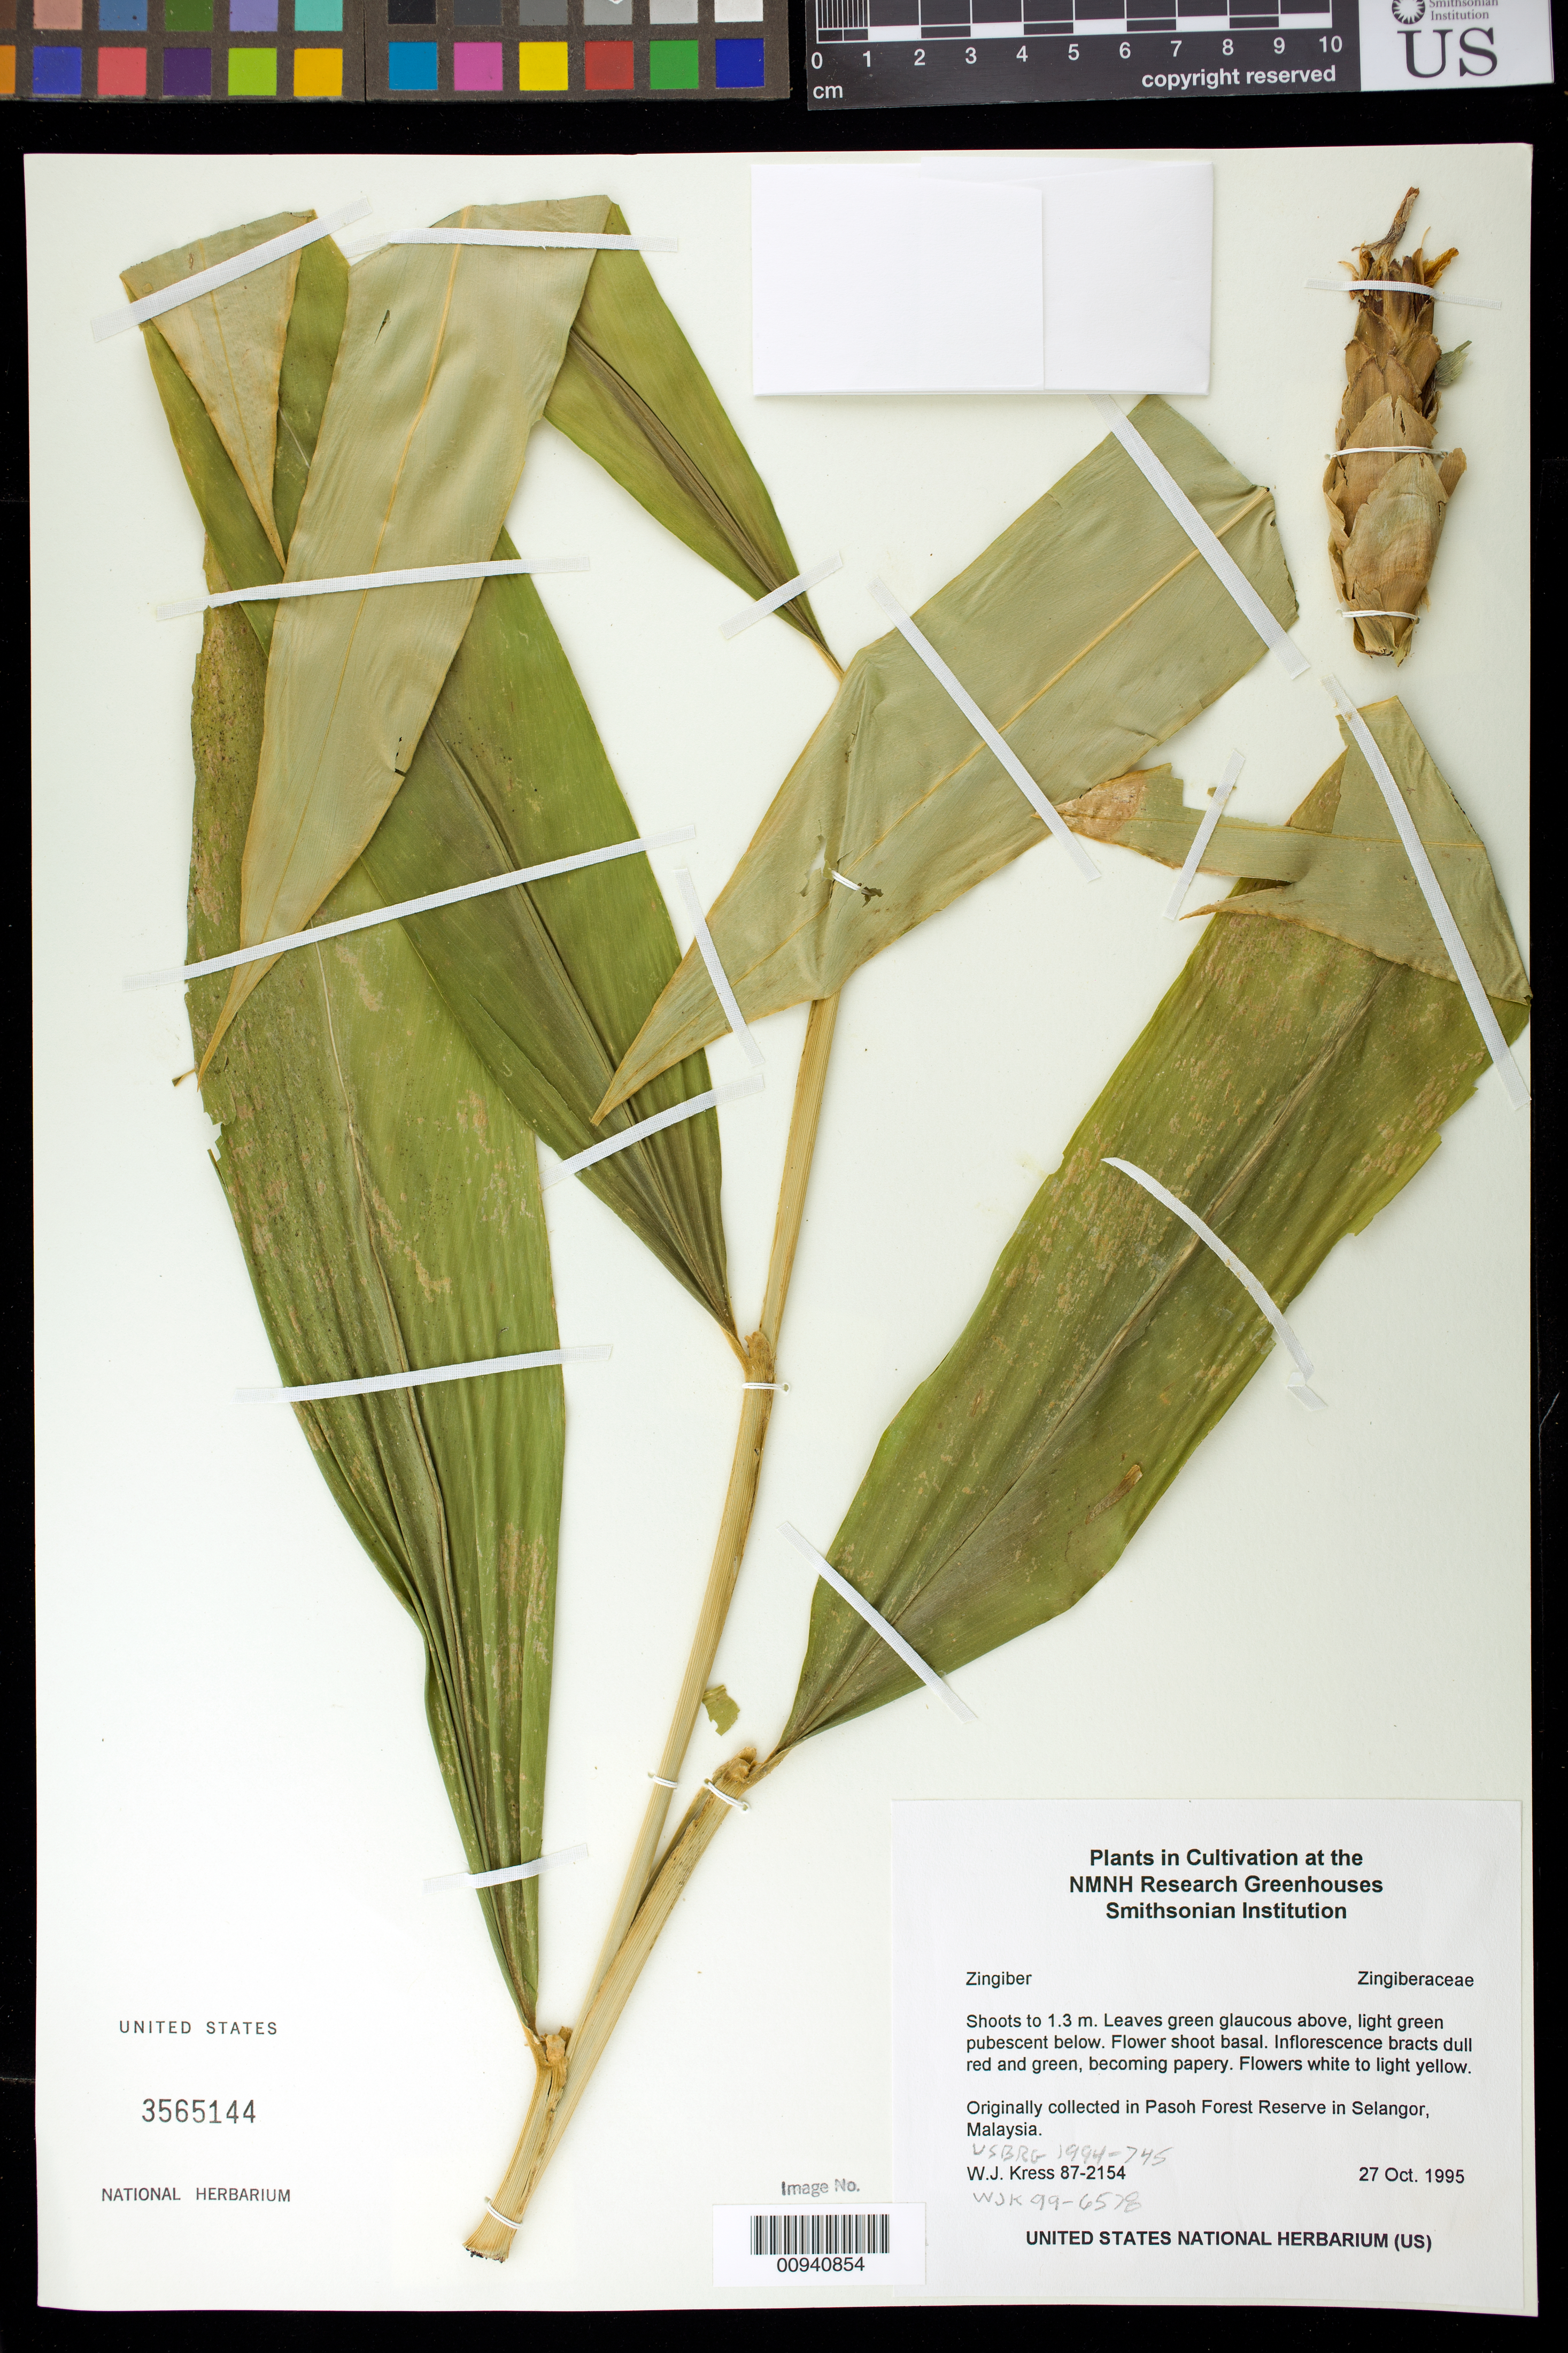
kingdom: Plantae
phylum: Tracheophyta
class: Liliopsida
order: Zingiberales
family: Zingiberaceae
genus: Zingiber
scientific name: Zingiber sp.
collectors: W. J. Kress & J. Beach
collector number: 87-2154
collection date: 1995-10-27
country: United States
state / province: Maryland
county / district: Prince George's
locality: NMNH Botany Research Greenhouses. Suitland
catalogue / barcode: US 3565144